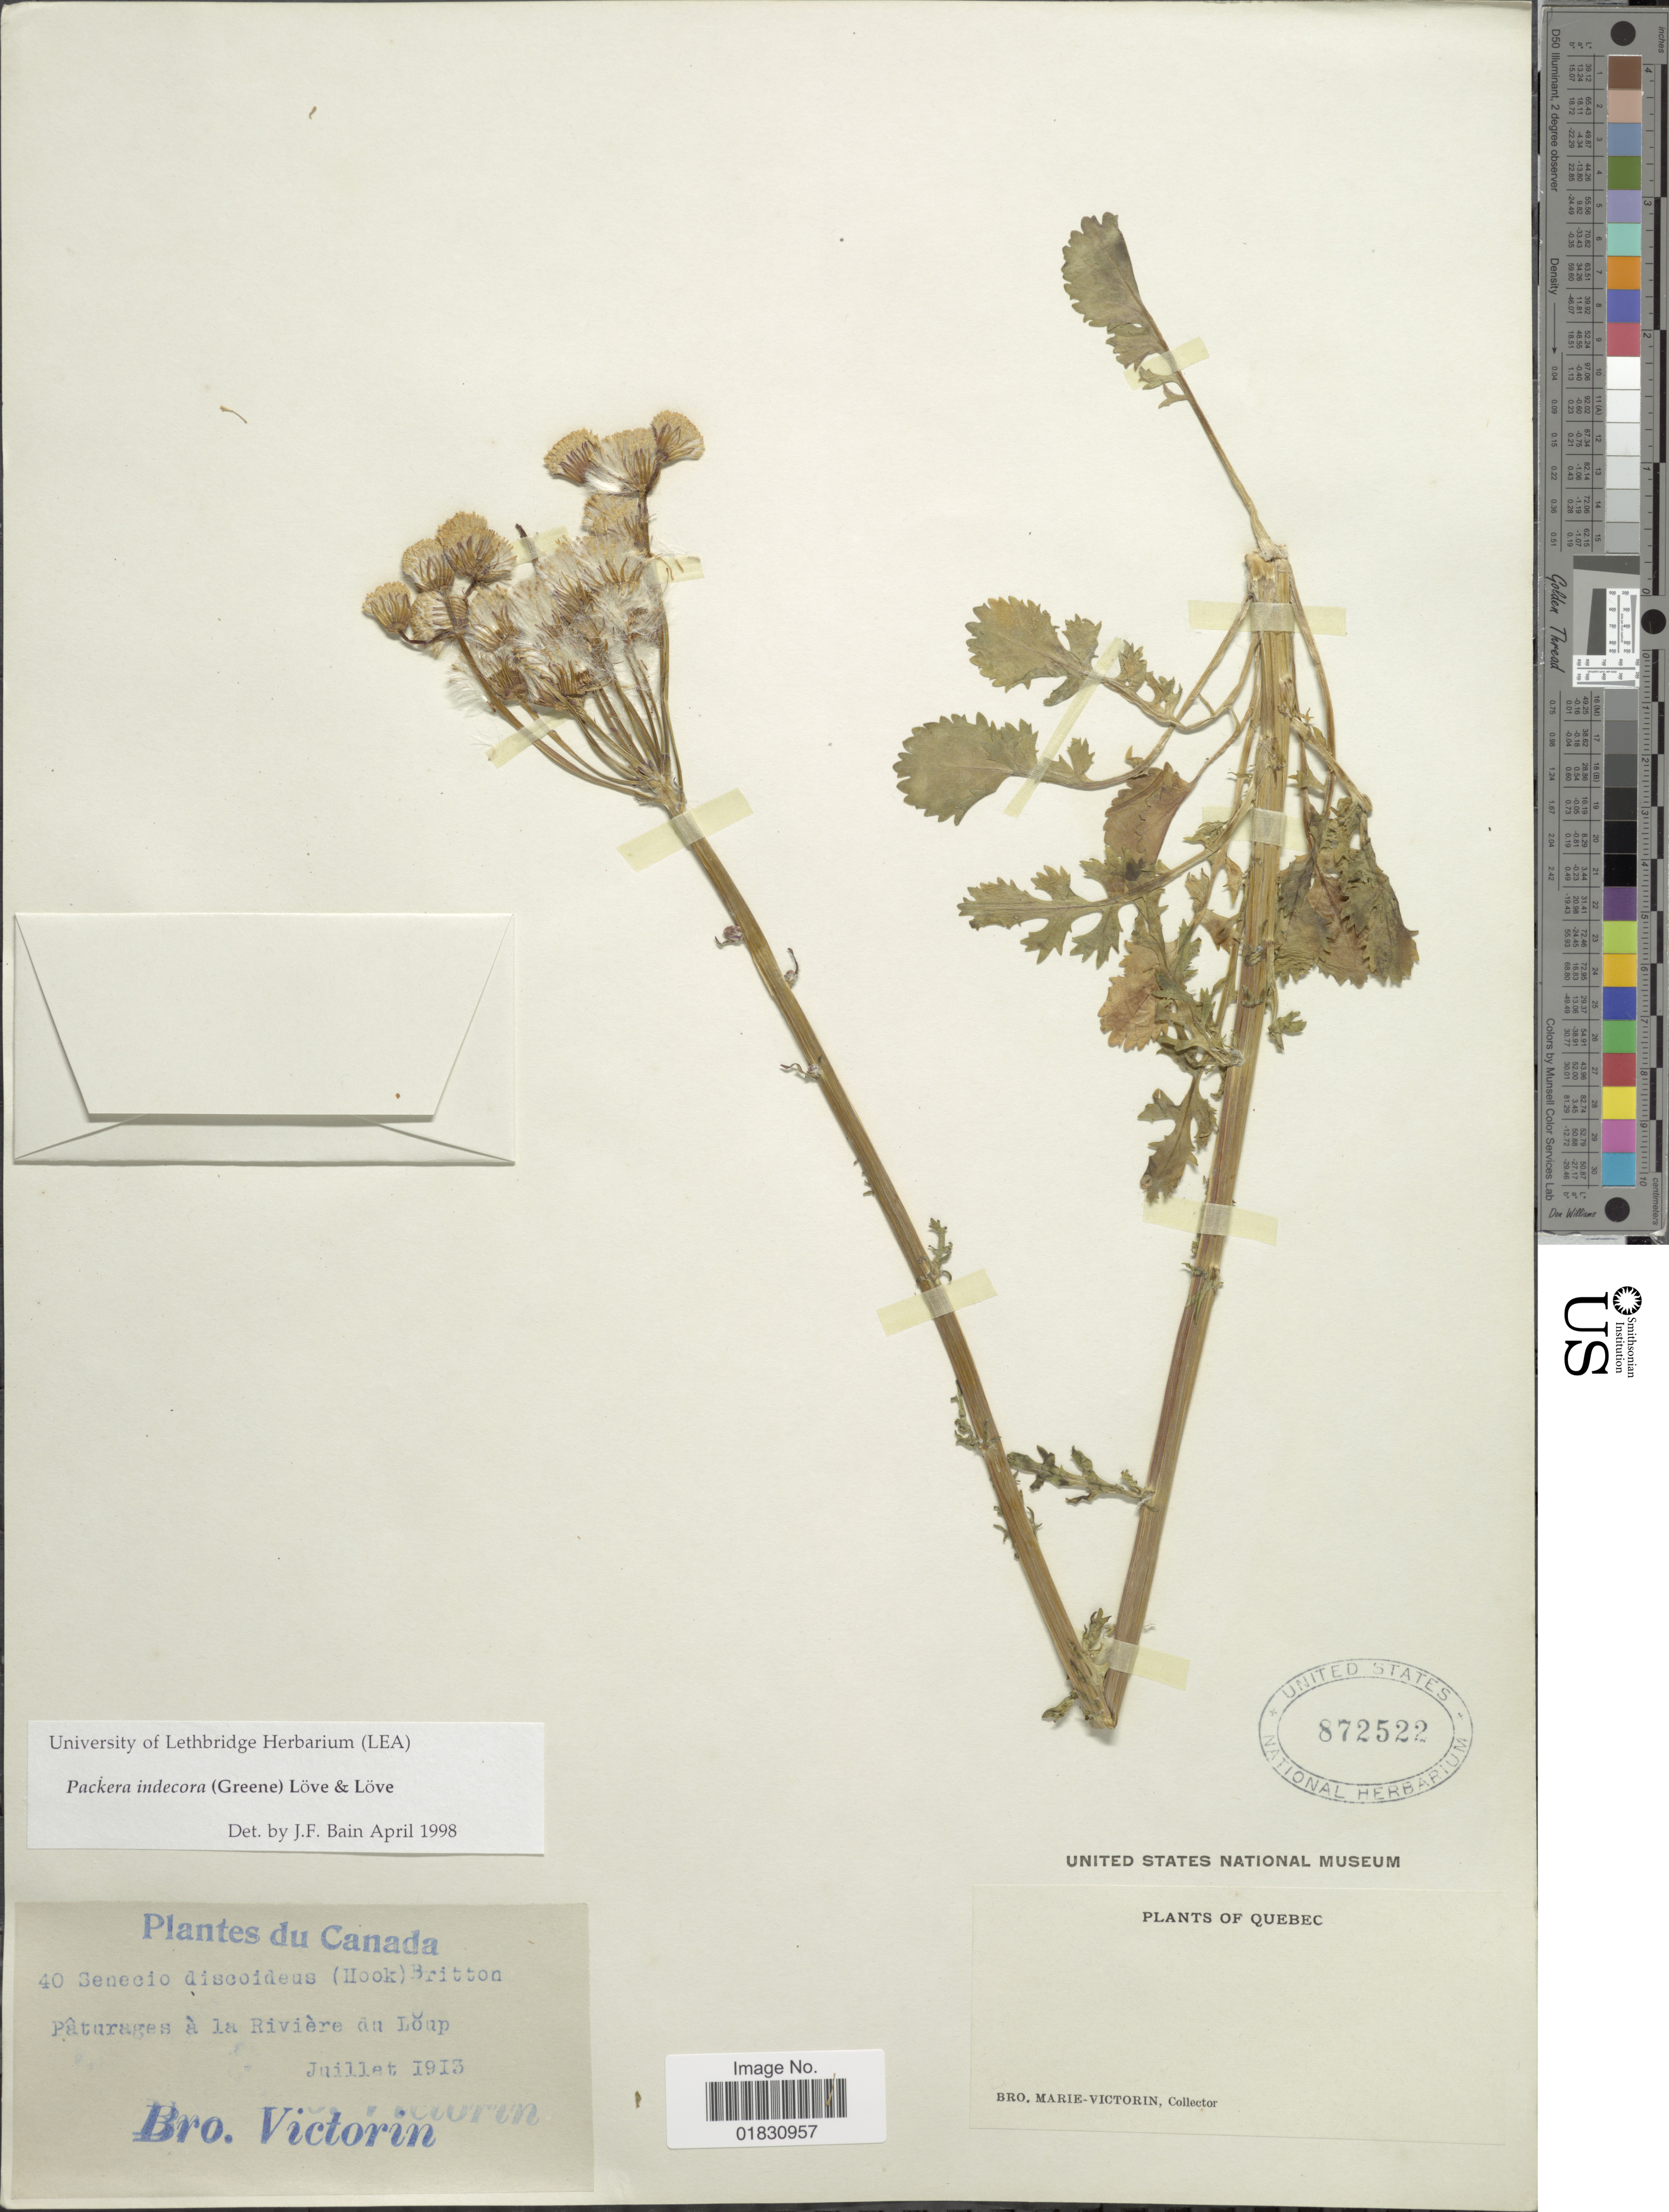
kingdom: Plantae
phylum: Tracheophyta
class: Magnoliopsida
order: Asterales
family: Asteraceae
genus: Packera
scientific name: Packera indecora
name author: (Greene) Á. Löve & D. Löve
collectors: Fr. Marie-Victorin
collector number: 40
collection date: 1913-07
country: Canada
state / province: Quebec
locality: Paturages a la Riviere du Loup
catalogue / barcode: US 872522